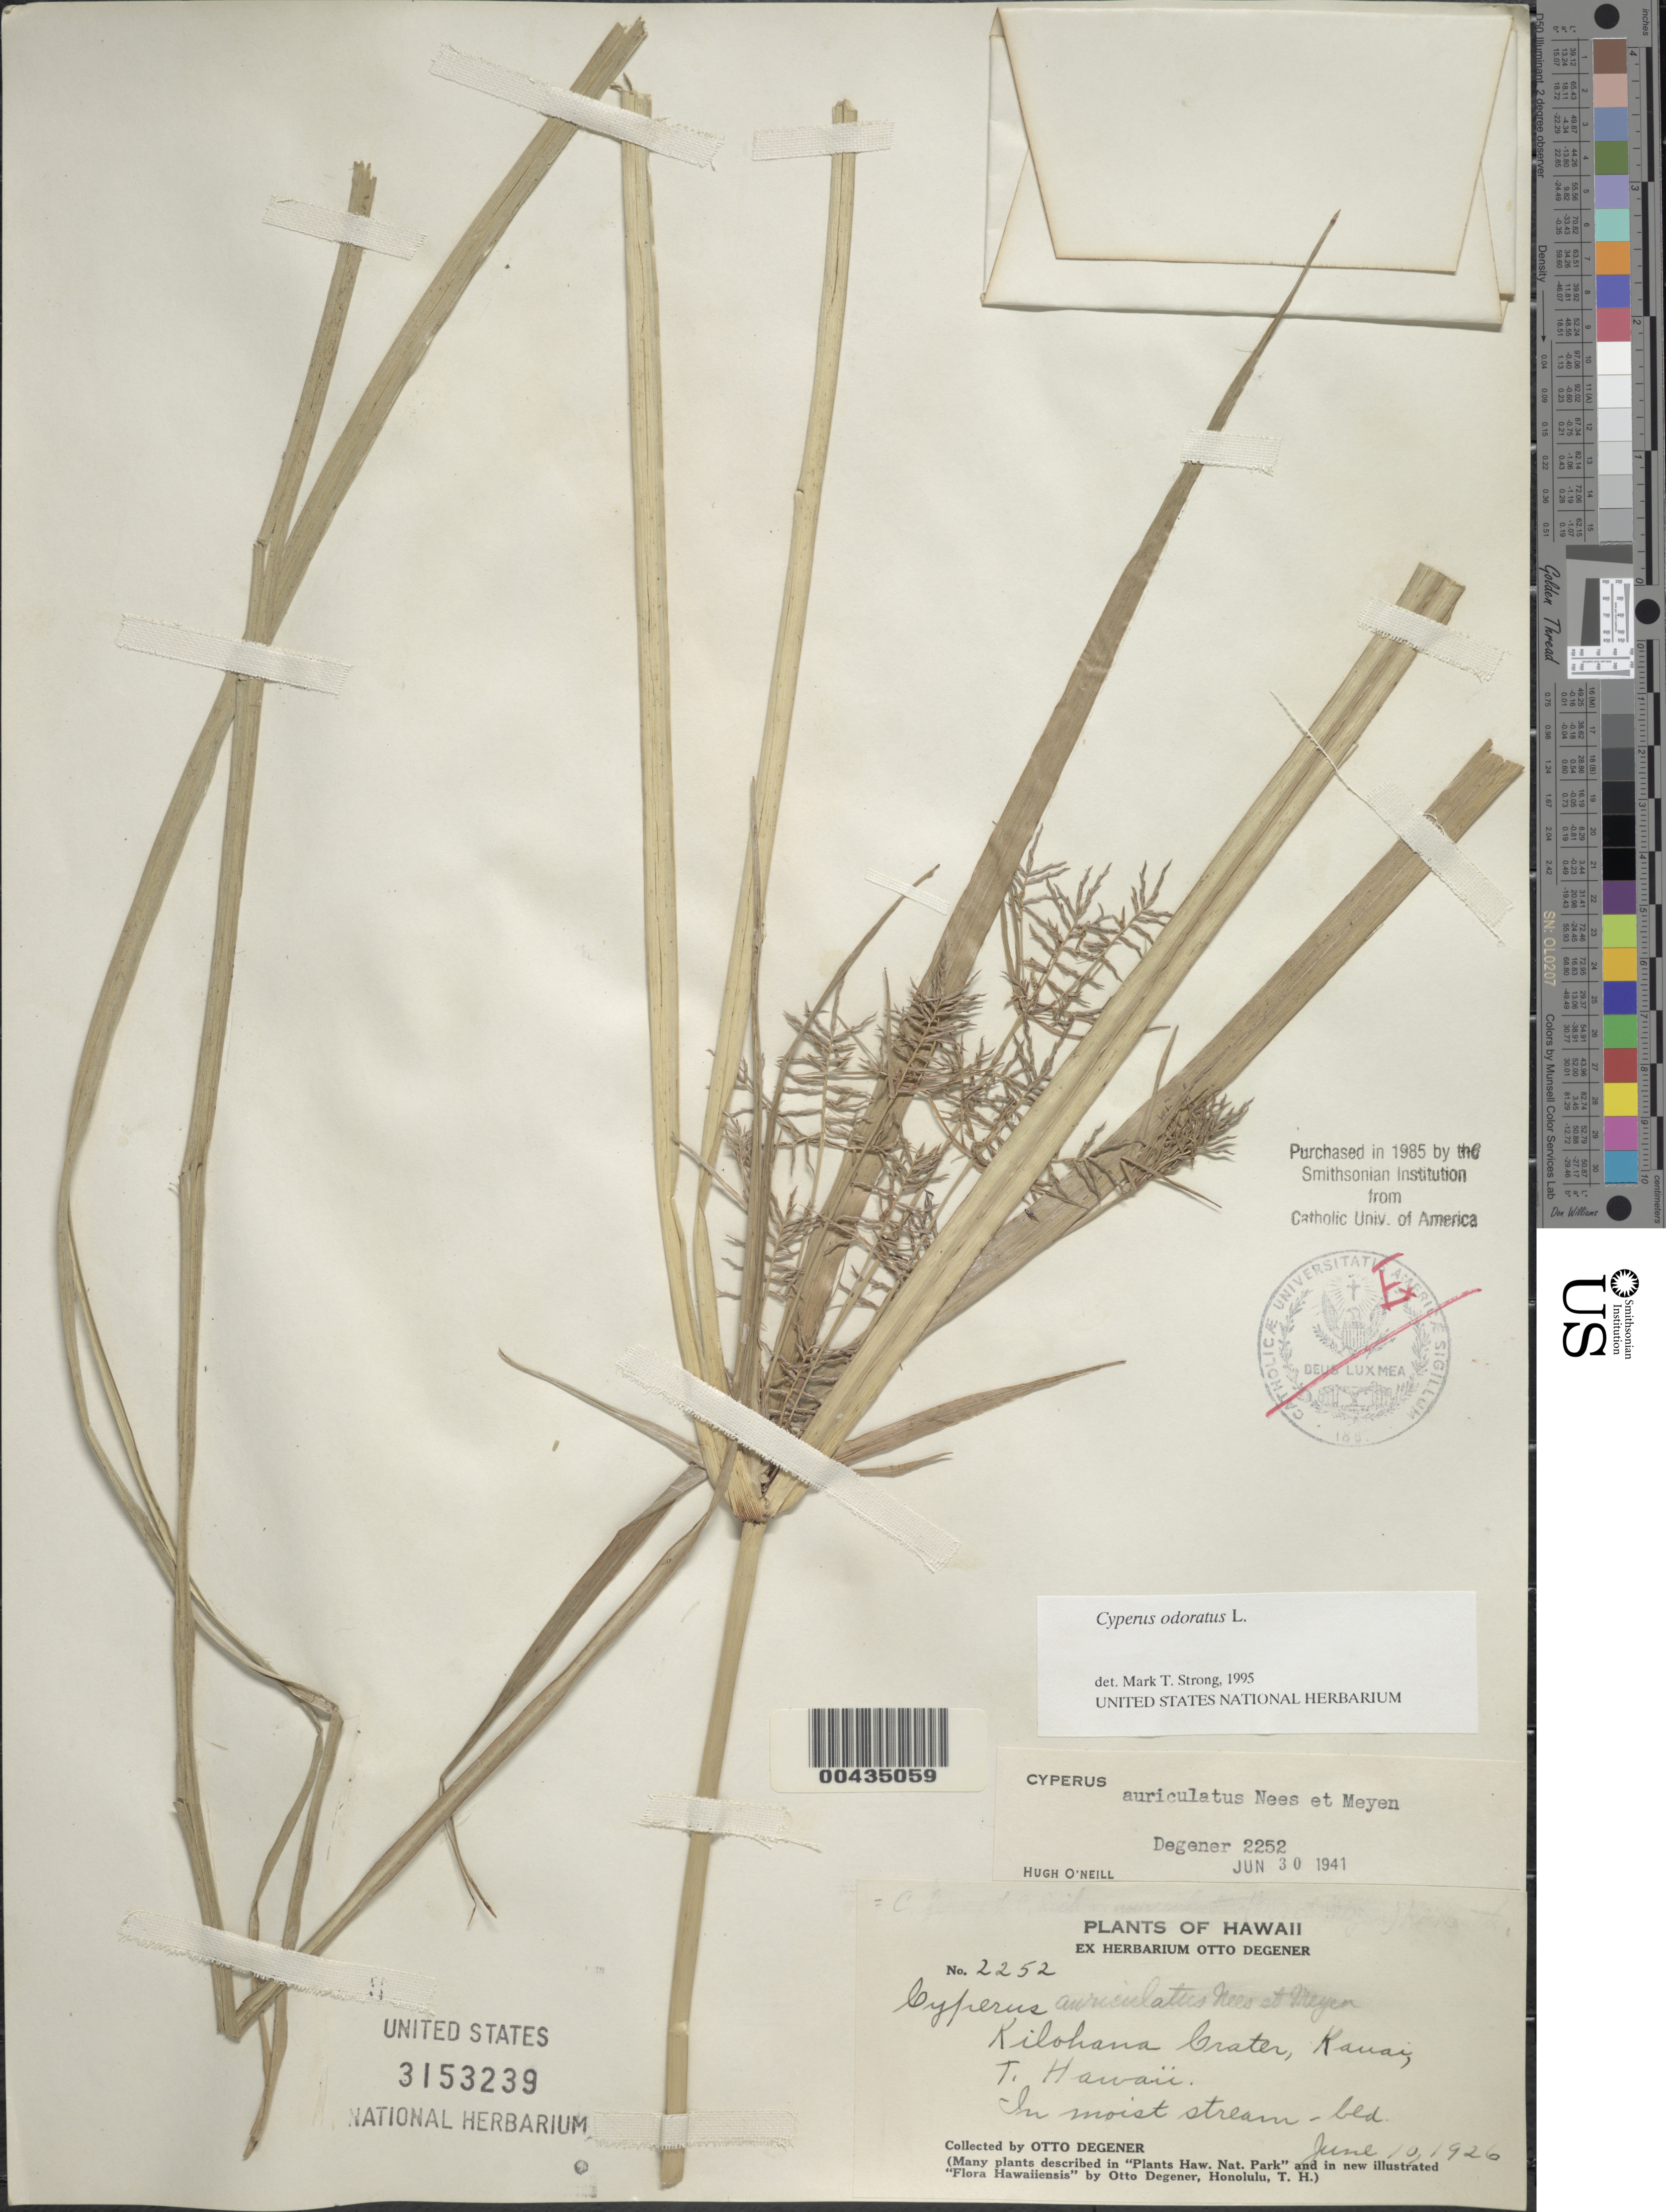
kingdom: Plantae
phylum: Tracheophyta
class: Liliopsida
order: Poales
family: Cyperaceae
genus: Cyperus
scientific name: Cyperus prescottianus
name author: Hook. & Arn.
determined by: Wagner, W. L., (BOT), Smithsonian Institution - National Museum of Natural History (UNITED STATES)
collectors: O. Degener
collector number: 2252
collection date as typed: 10 Jun 1926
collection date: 1926-06-10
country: United States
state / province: Hawaii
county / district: Kauai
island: Kaua'i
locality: Kilohana Crater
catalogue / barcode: US 3153239